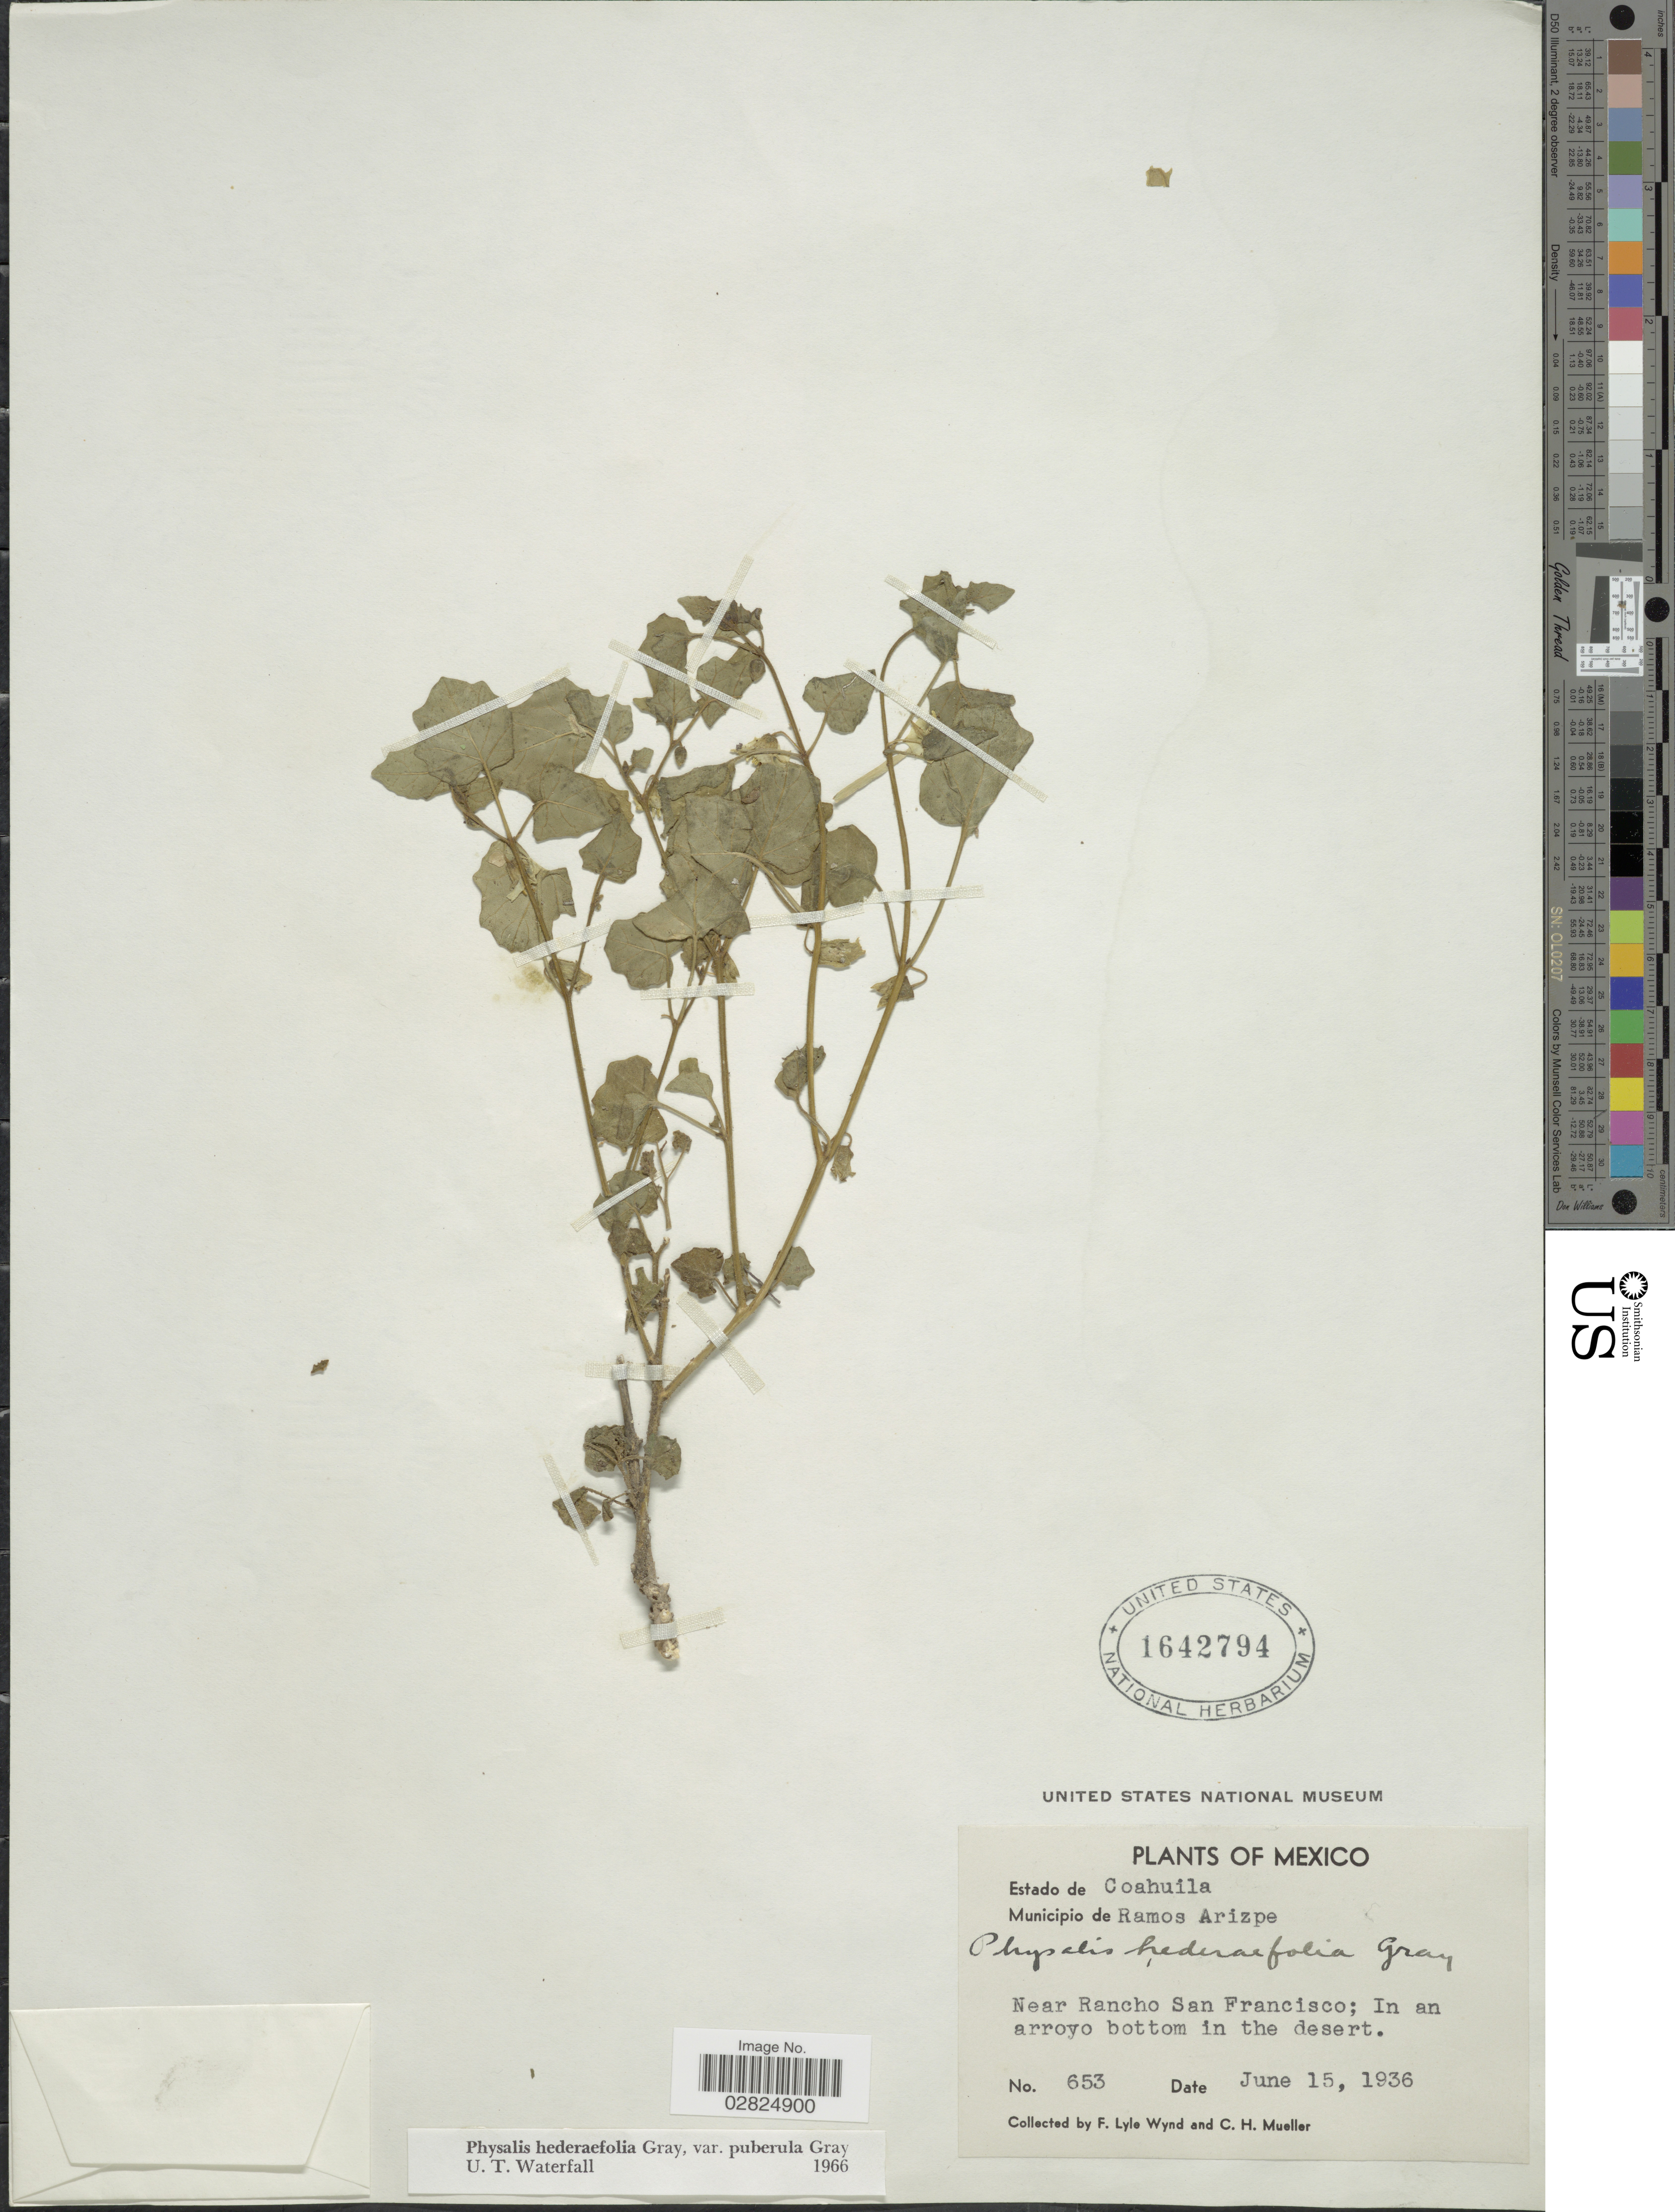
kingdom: Plantae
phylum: Tracheophyta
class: Magnoliopsida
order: Solanales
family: Solanaceae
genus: Physalis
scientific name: Physalis hederifolia var. puberula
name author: A. Gray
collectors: F. L. Wynd & C. H. Mueller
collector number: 653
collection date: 1936-06-15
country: Mexico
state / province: Coahuila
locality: Municipio de Ramos Arizpe. Near Rancho San Francisco; In an arroyo bottom in the desert.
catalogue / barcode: US 1642794